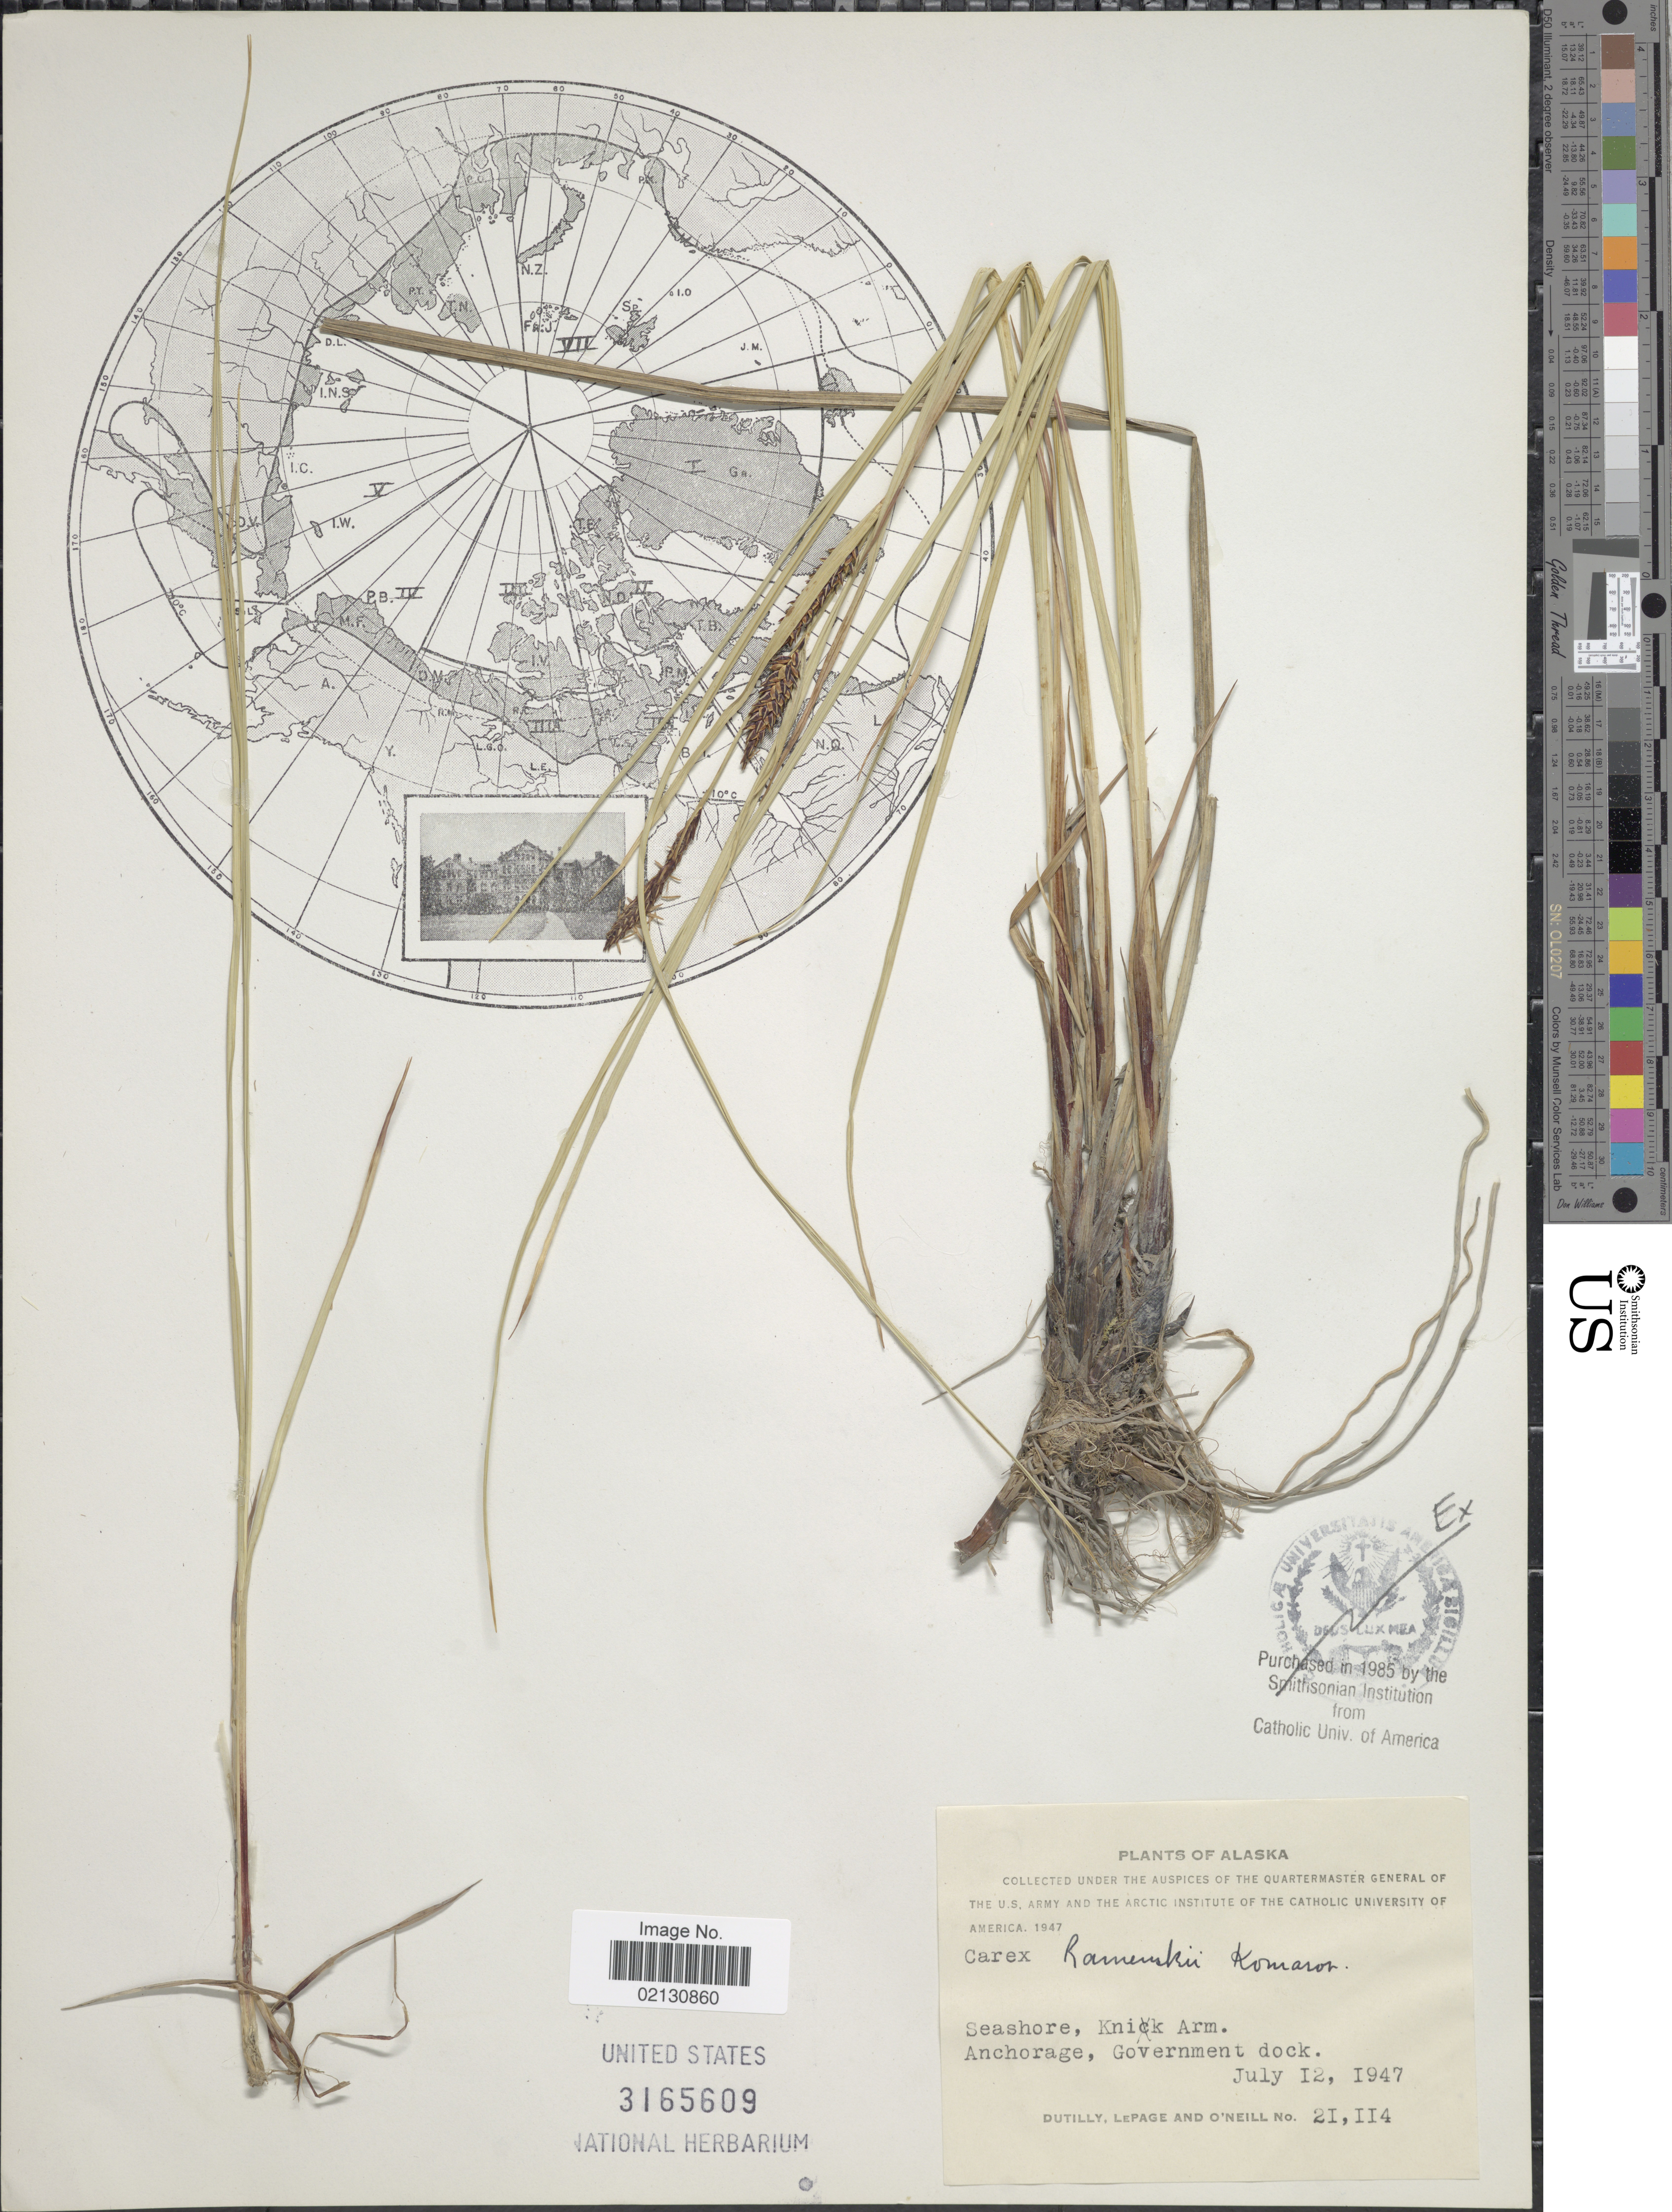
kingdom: Plantae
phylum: Tracheophyta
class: Liliopsida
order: Poales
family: Cyperaceae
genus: Carex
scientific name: Carex ramenskii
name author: Kom.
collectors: -. Dutilly, -. LePage & O' Neill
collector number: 21114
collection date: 1947-07-12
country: United States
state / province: Alaska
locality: Seashore; Knik Arm. Government dock, Anchorage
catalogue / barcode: US 3165609